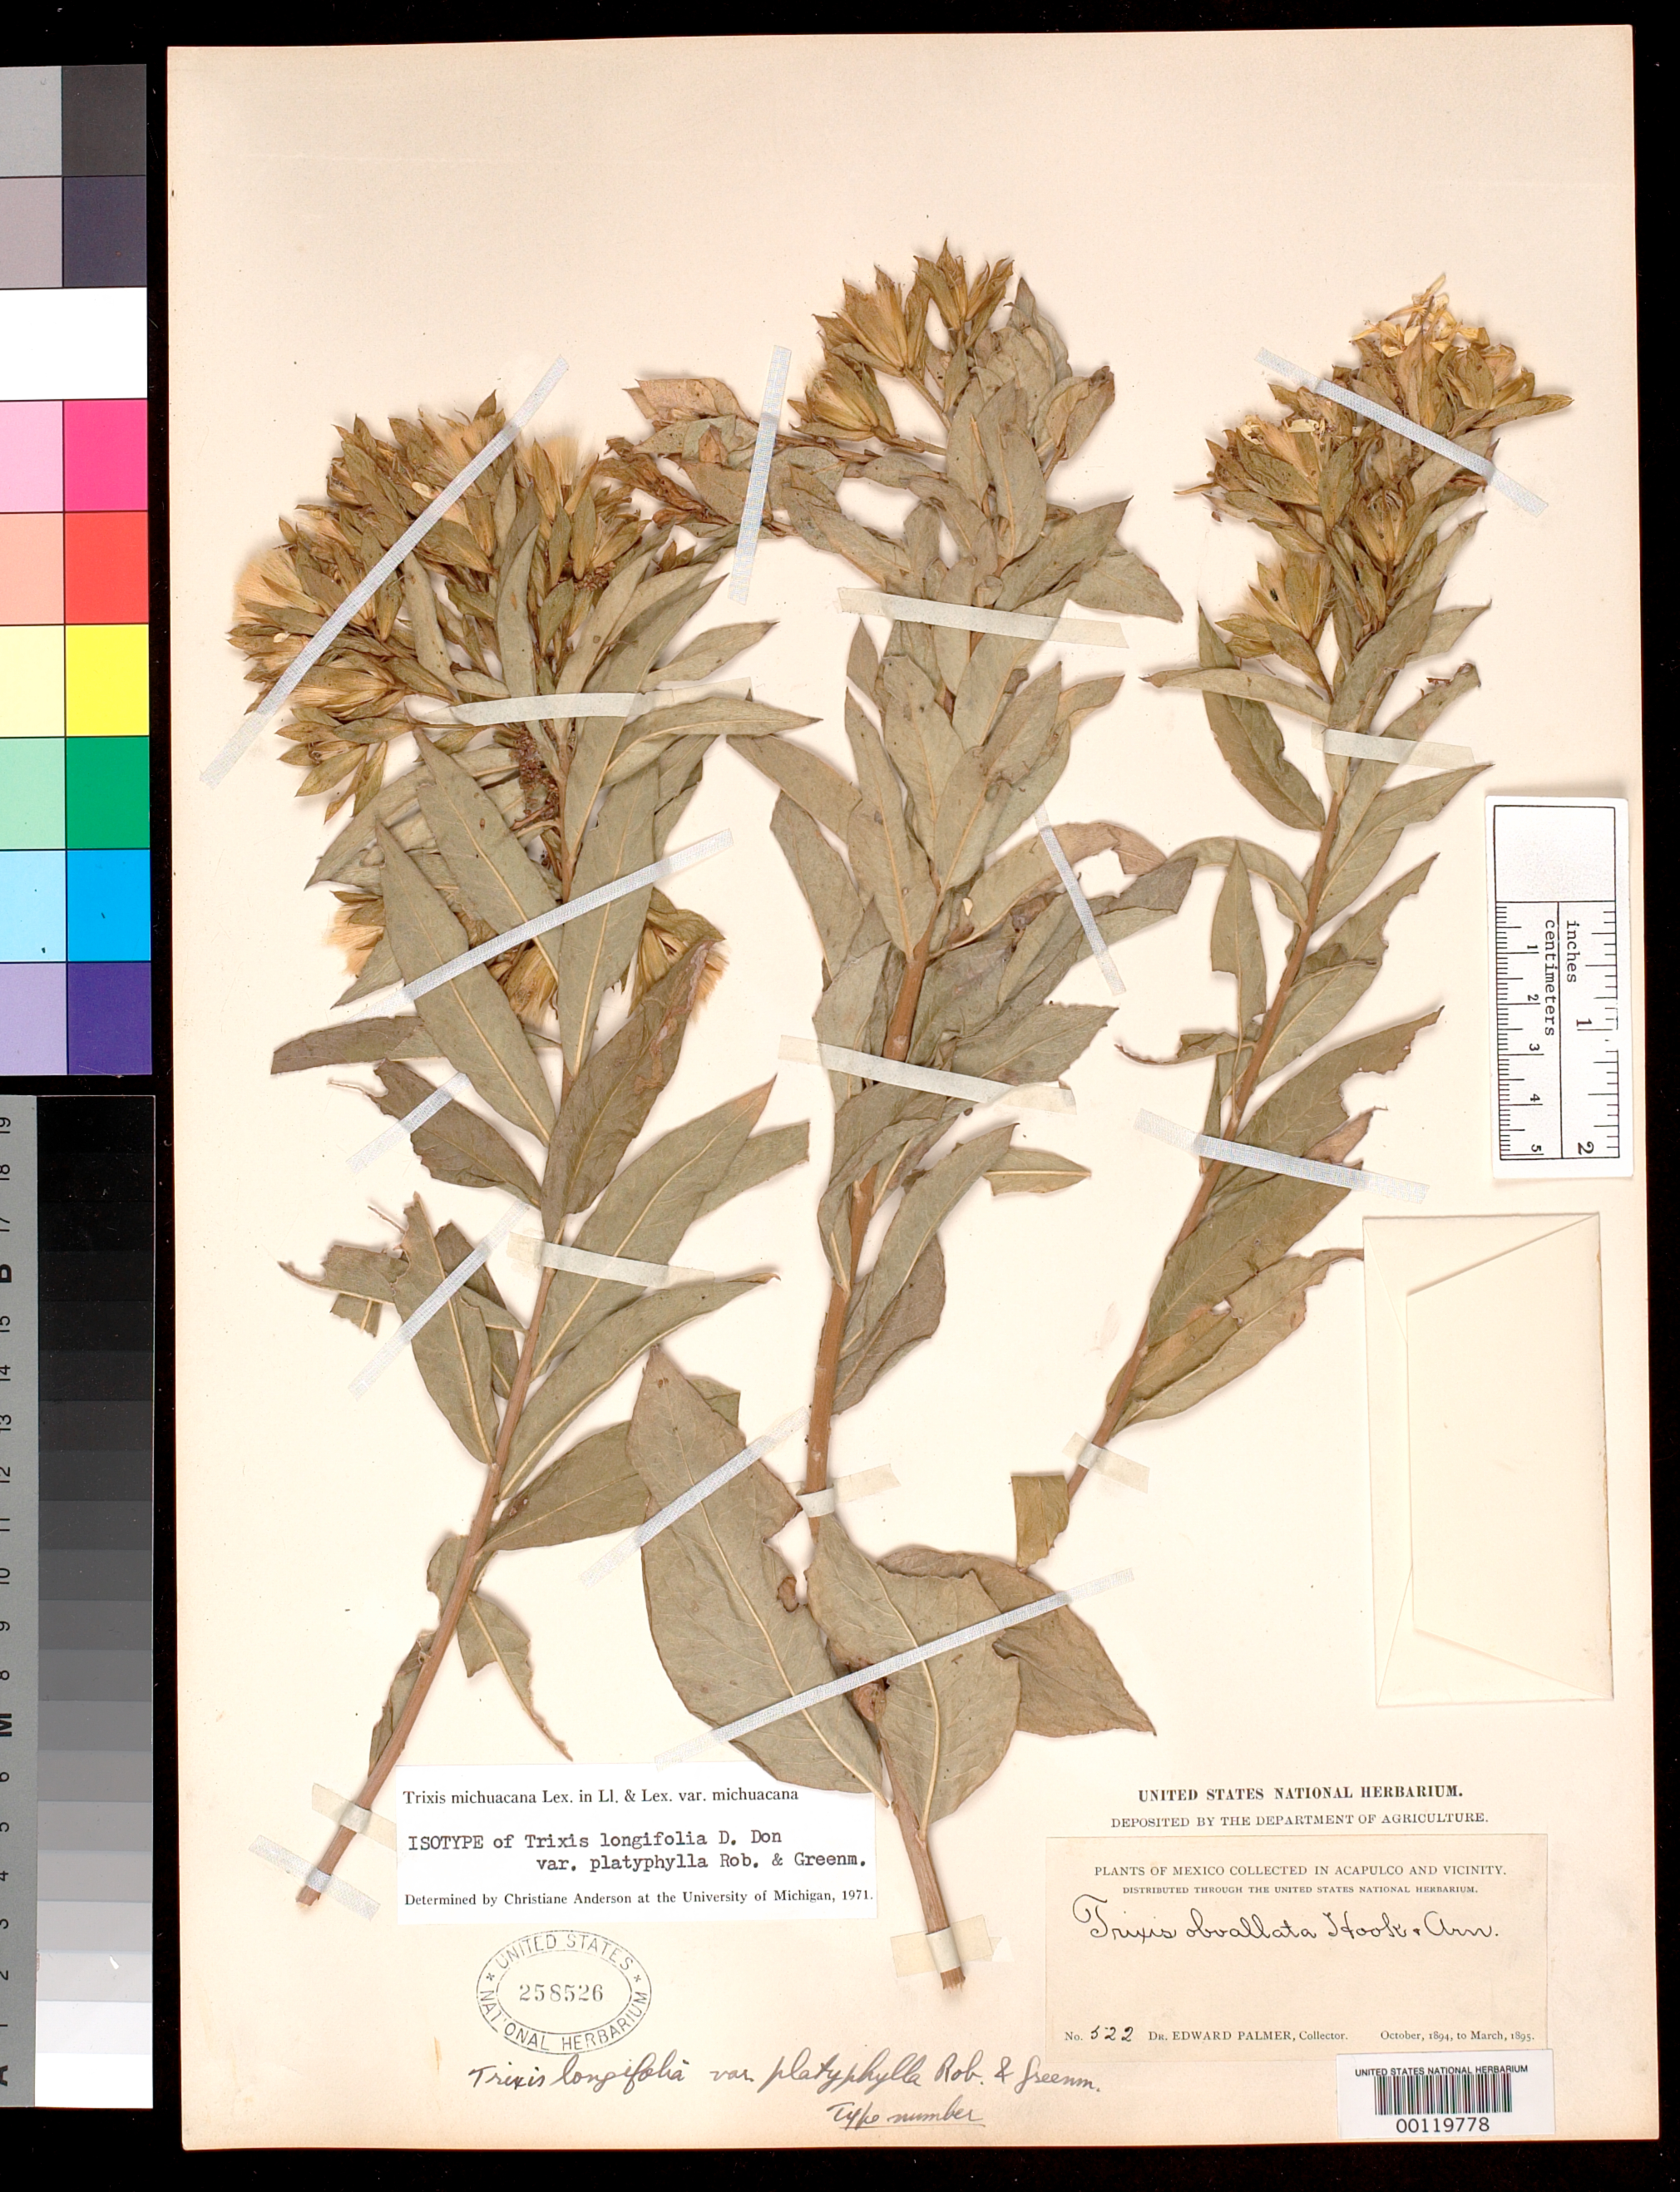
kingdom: Plantae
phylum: Tracheophyta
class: Magnoliopsida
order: Asterales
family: Asteraceae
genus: Trixis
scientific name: Trixis longifolia var. platyphylla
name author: B.L. Rob. & Greenm.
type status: Isotype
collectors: E. Palmer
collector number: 522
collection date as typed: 1894 to -- --- 1895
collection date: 1894/1895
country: Mexico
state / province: Guerrero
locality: Near Acapulco.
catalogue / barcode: US 258526